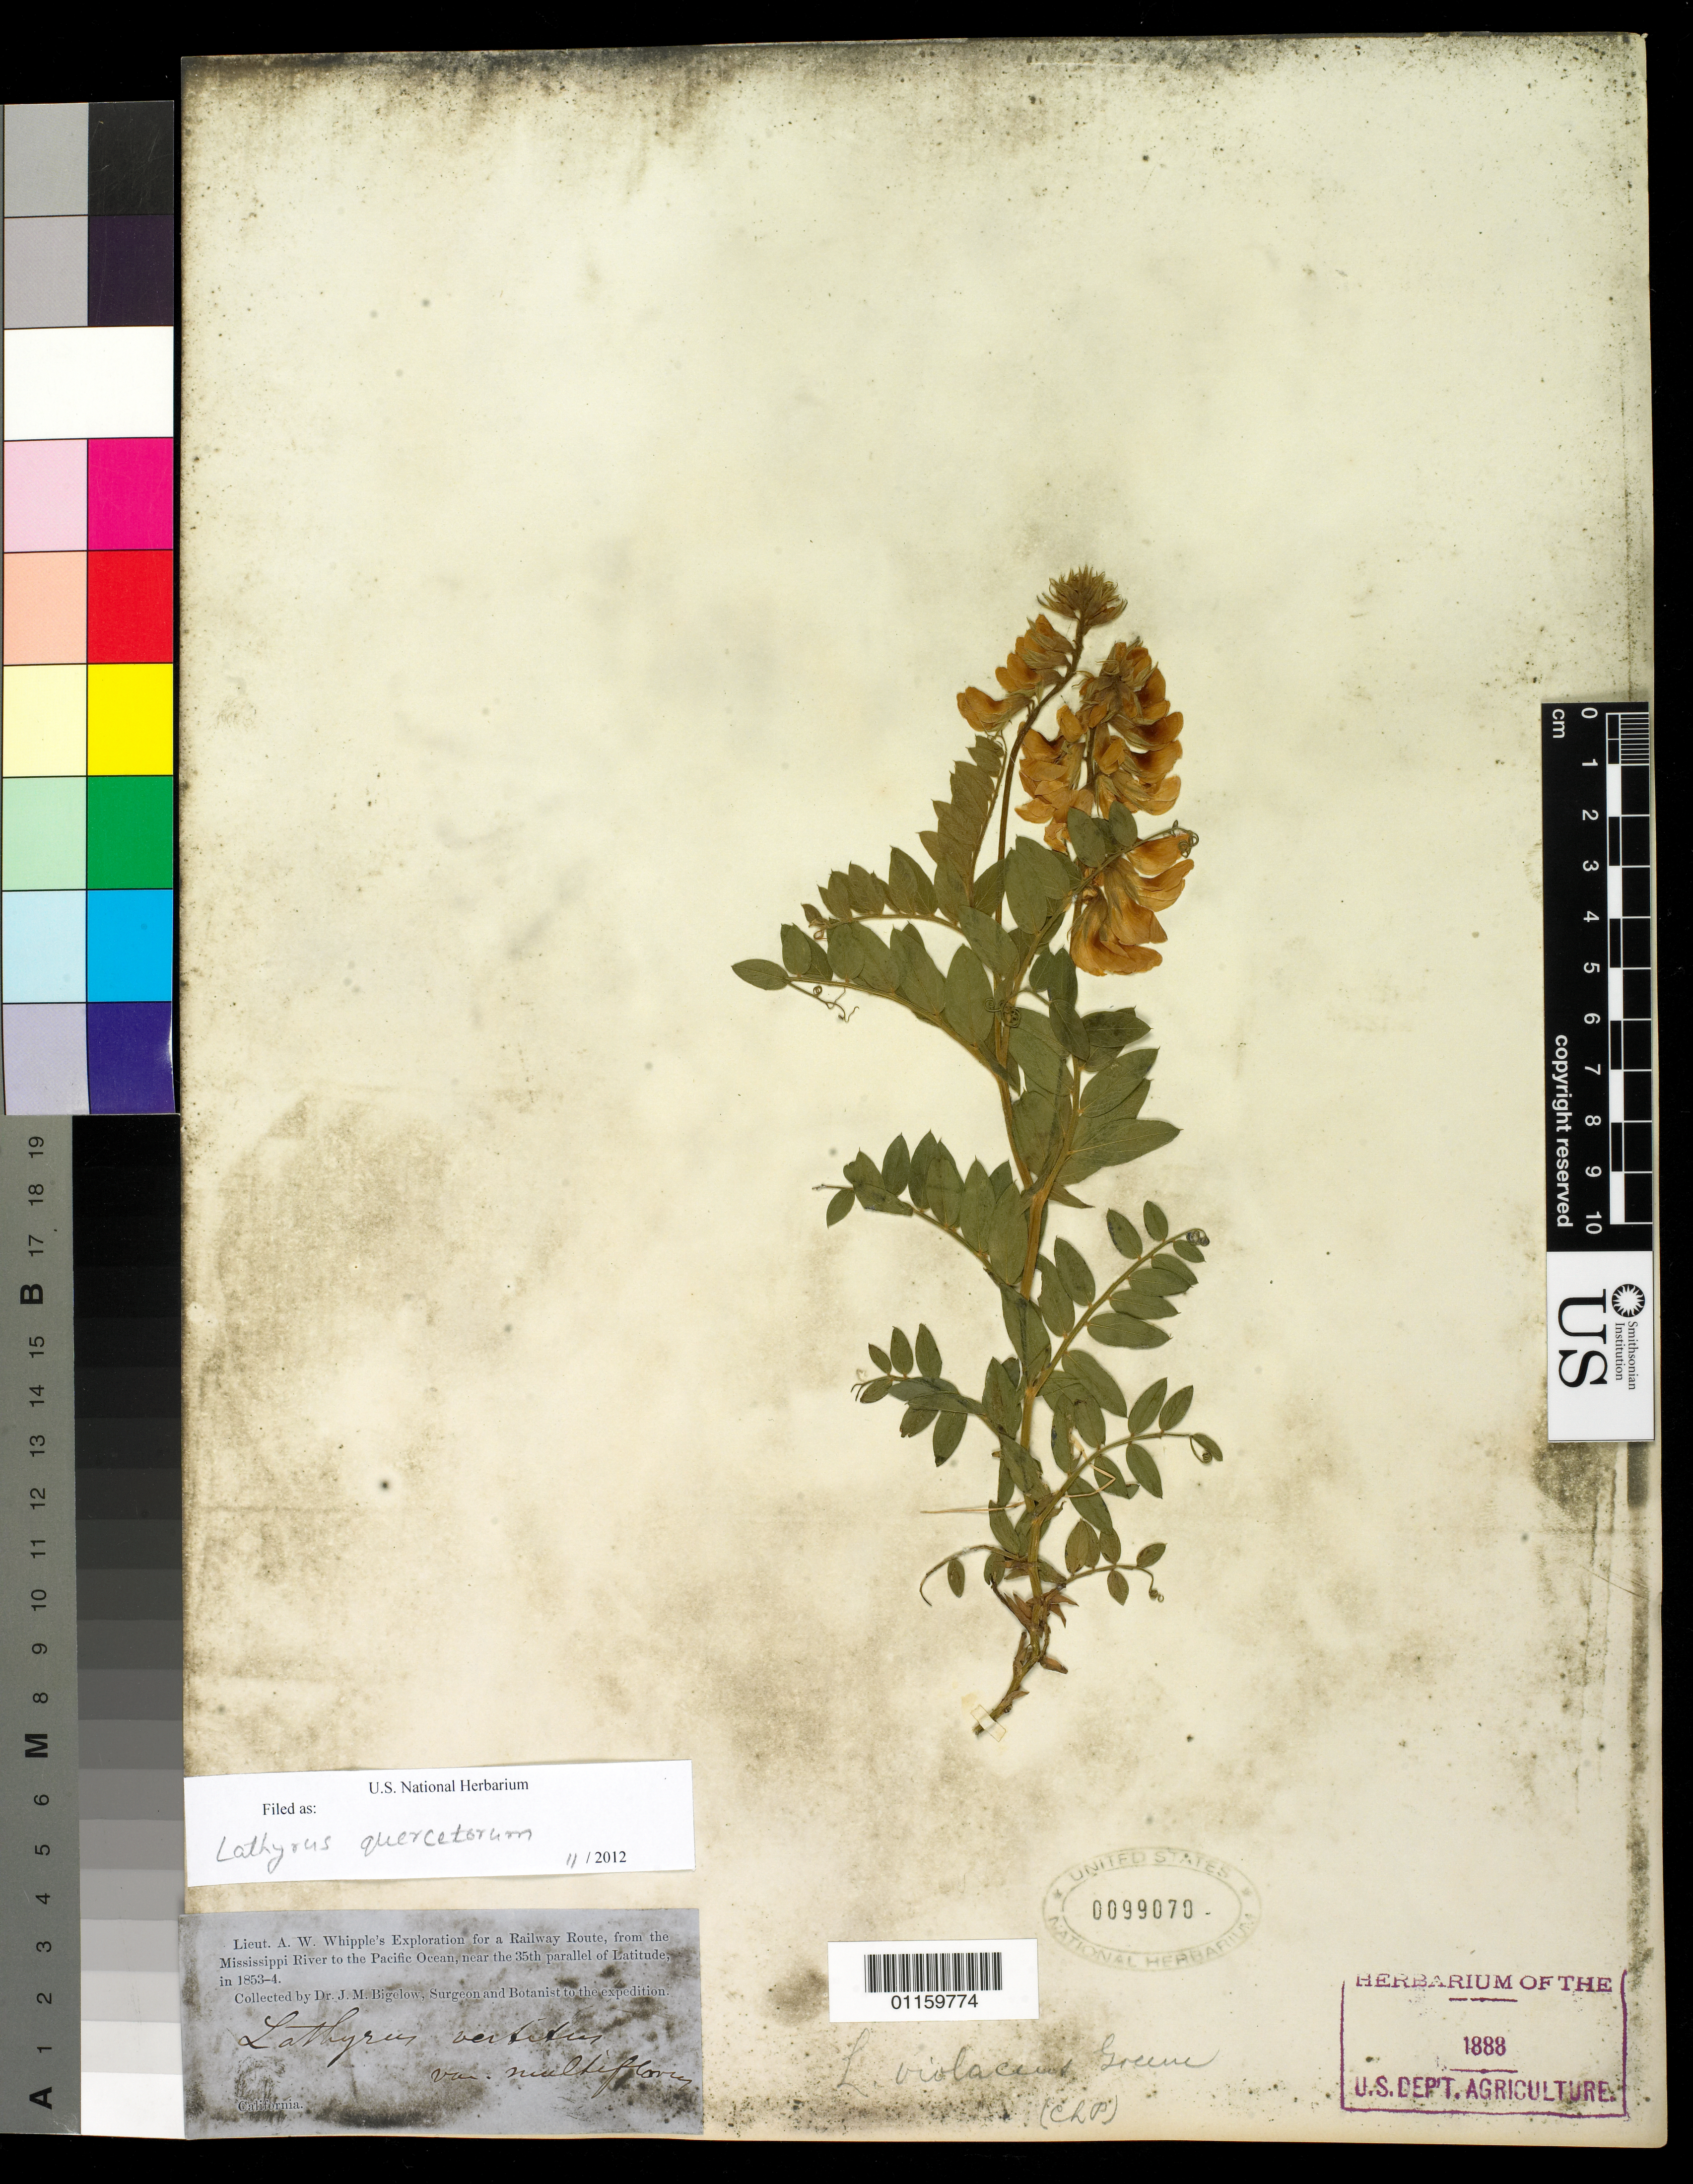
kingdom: Plantae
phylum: Tracheophyta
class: Magnoliopsida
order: Fabales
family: Fabaceae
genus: Lathyrus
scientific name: Lathyrus quercetorum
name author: A. Heller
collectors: J. M. Bigelow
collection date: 1853/1854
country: United States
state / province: California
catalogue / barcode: US 99070